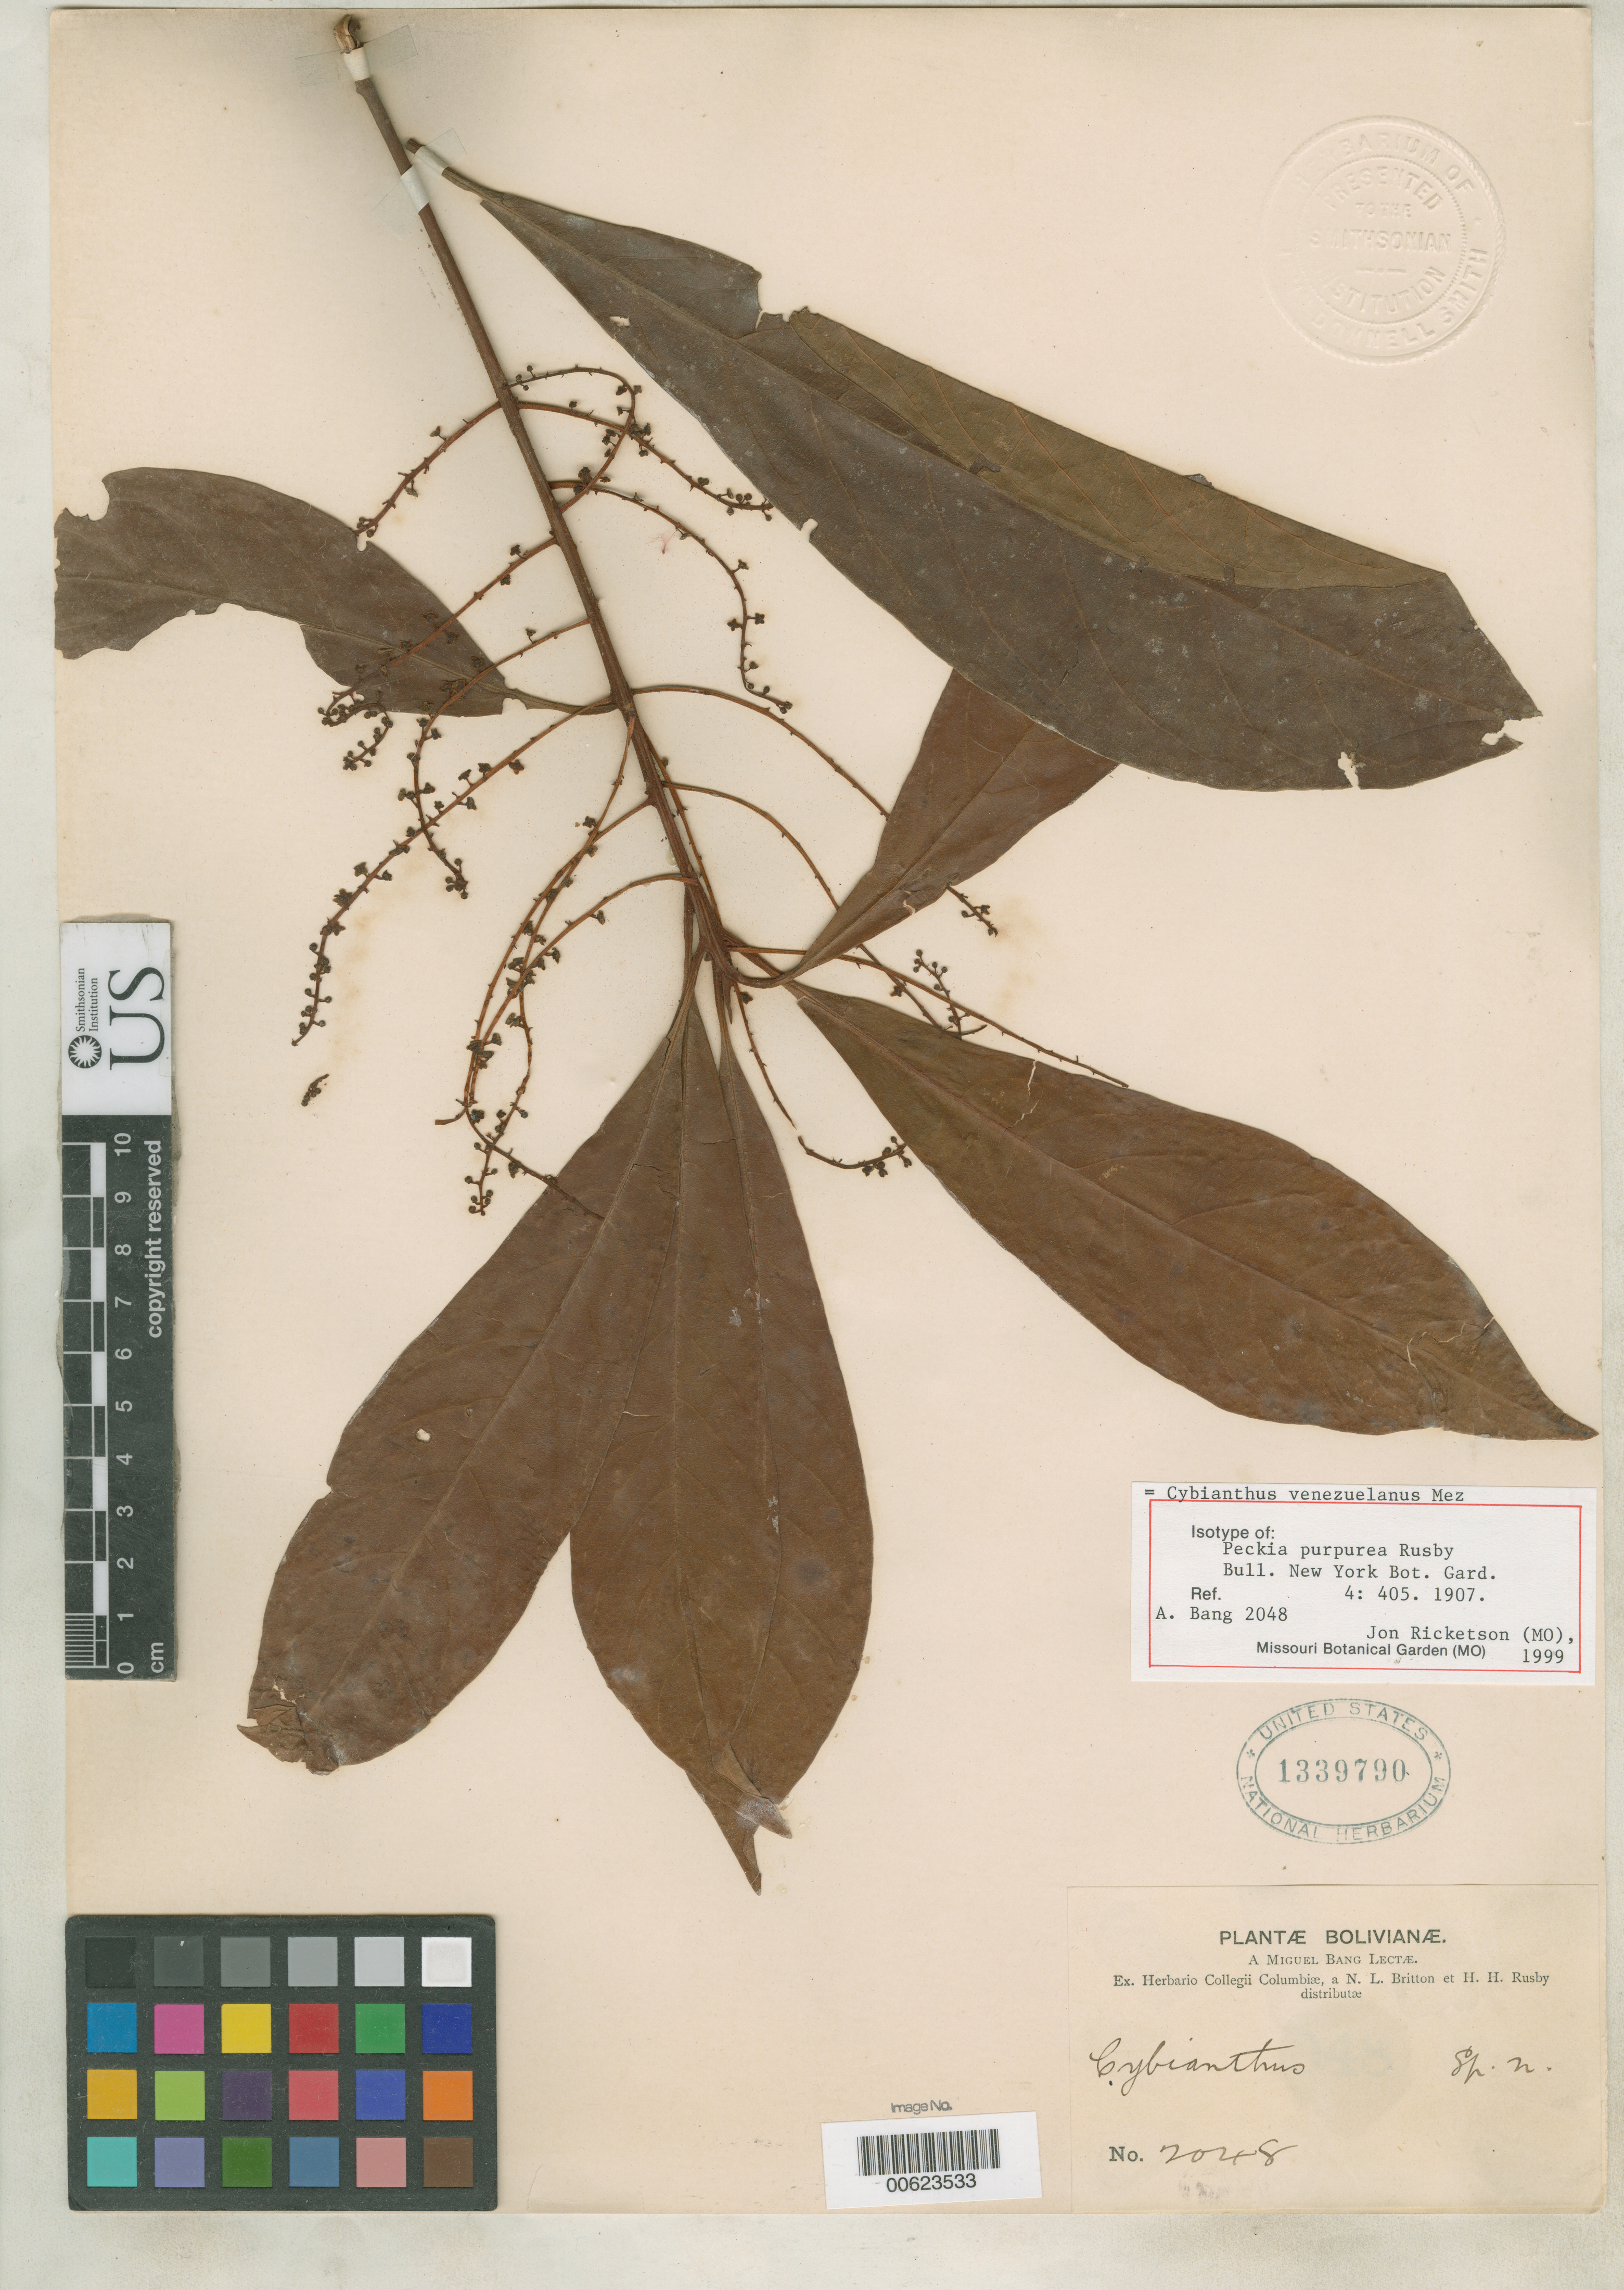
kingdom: Plantae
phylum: Tracheophyta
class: Magnoliopsida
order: Ericales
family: Primulaceae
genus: Peckia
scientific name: Peckia purpurea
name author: Rusby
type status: Isotype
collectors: M. Bang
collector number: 2048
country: Bolivia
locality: Mapiri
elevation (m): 1200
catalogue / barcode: US 1339790